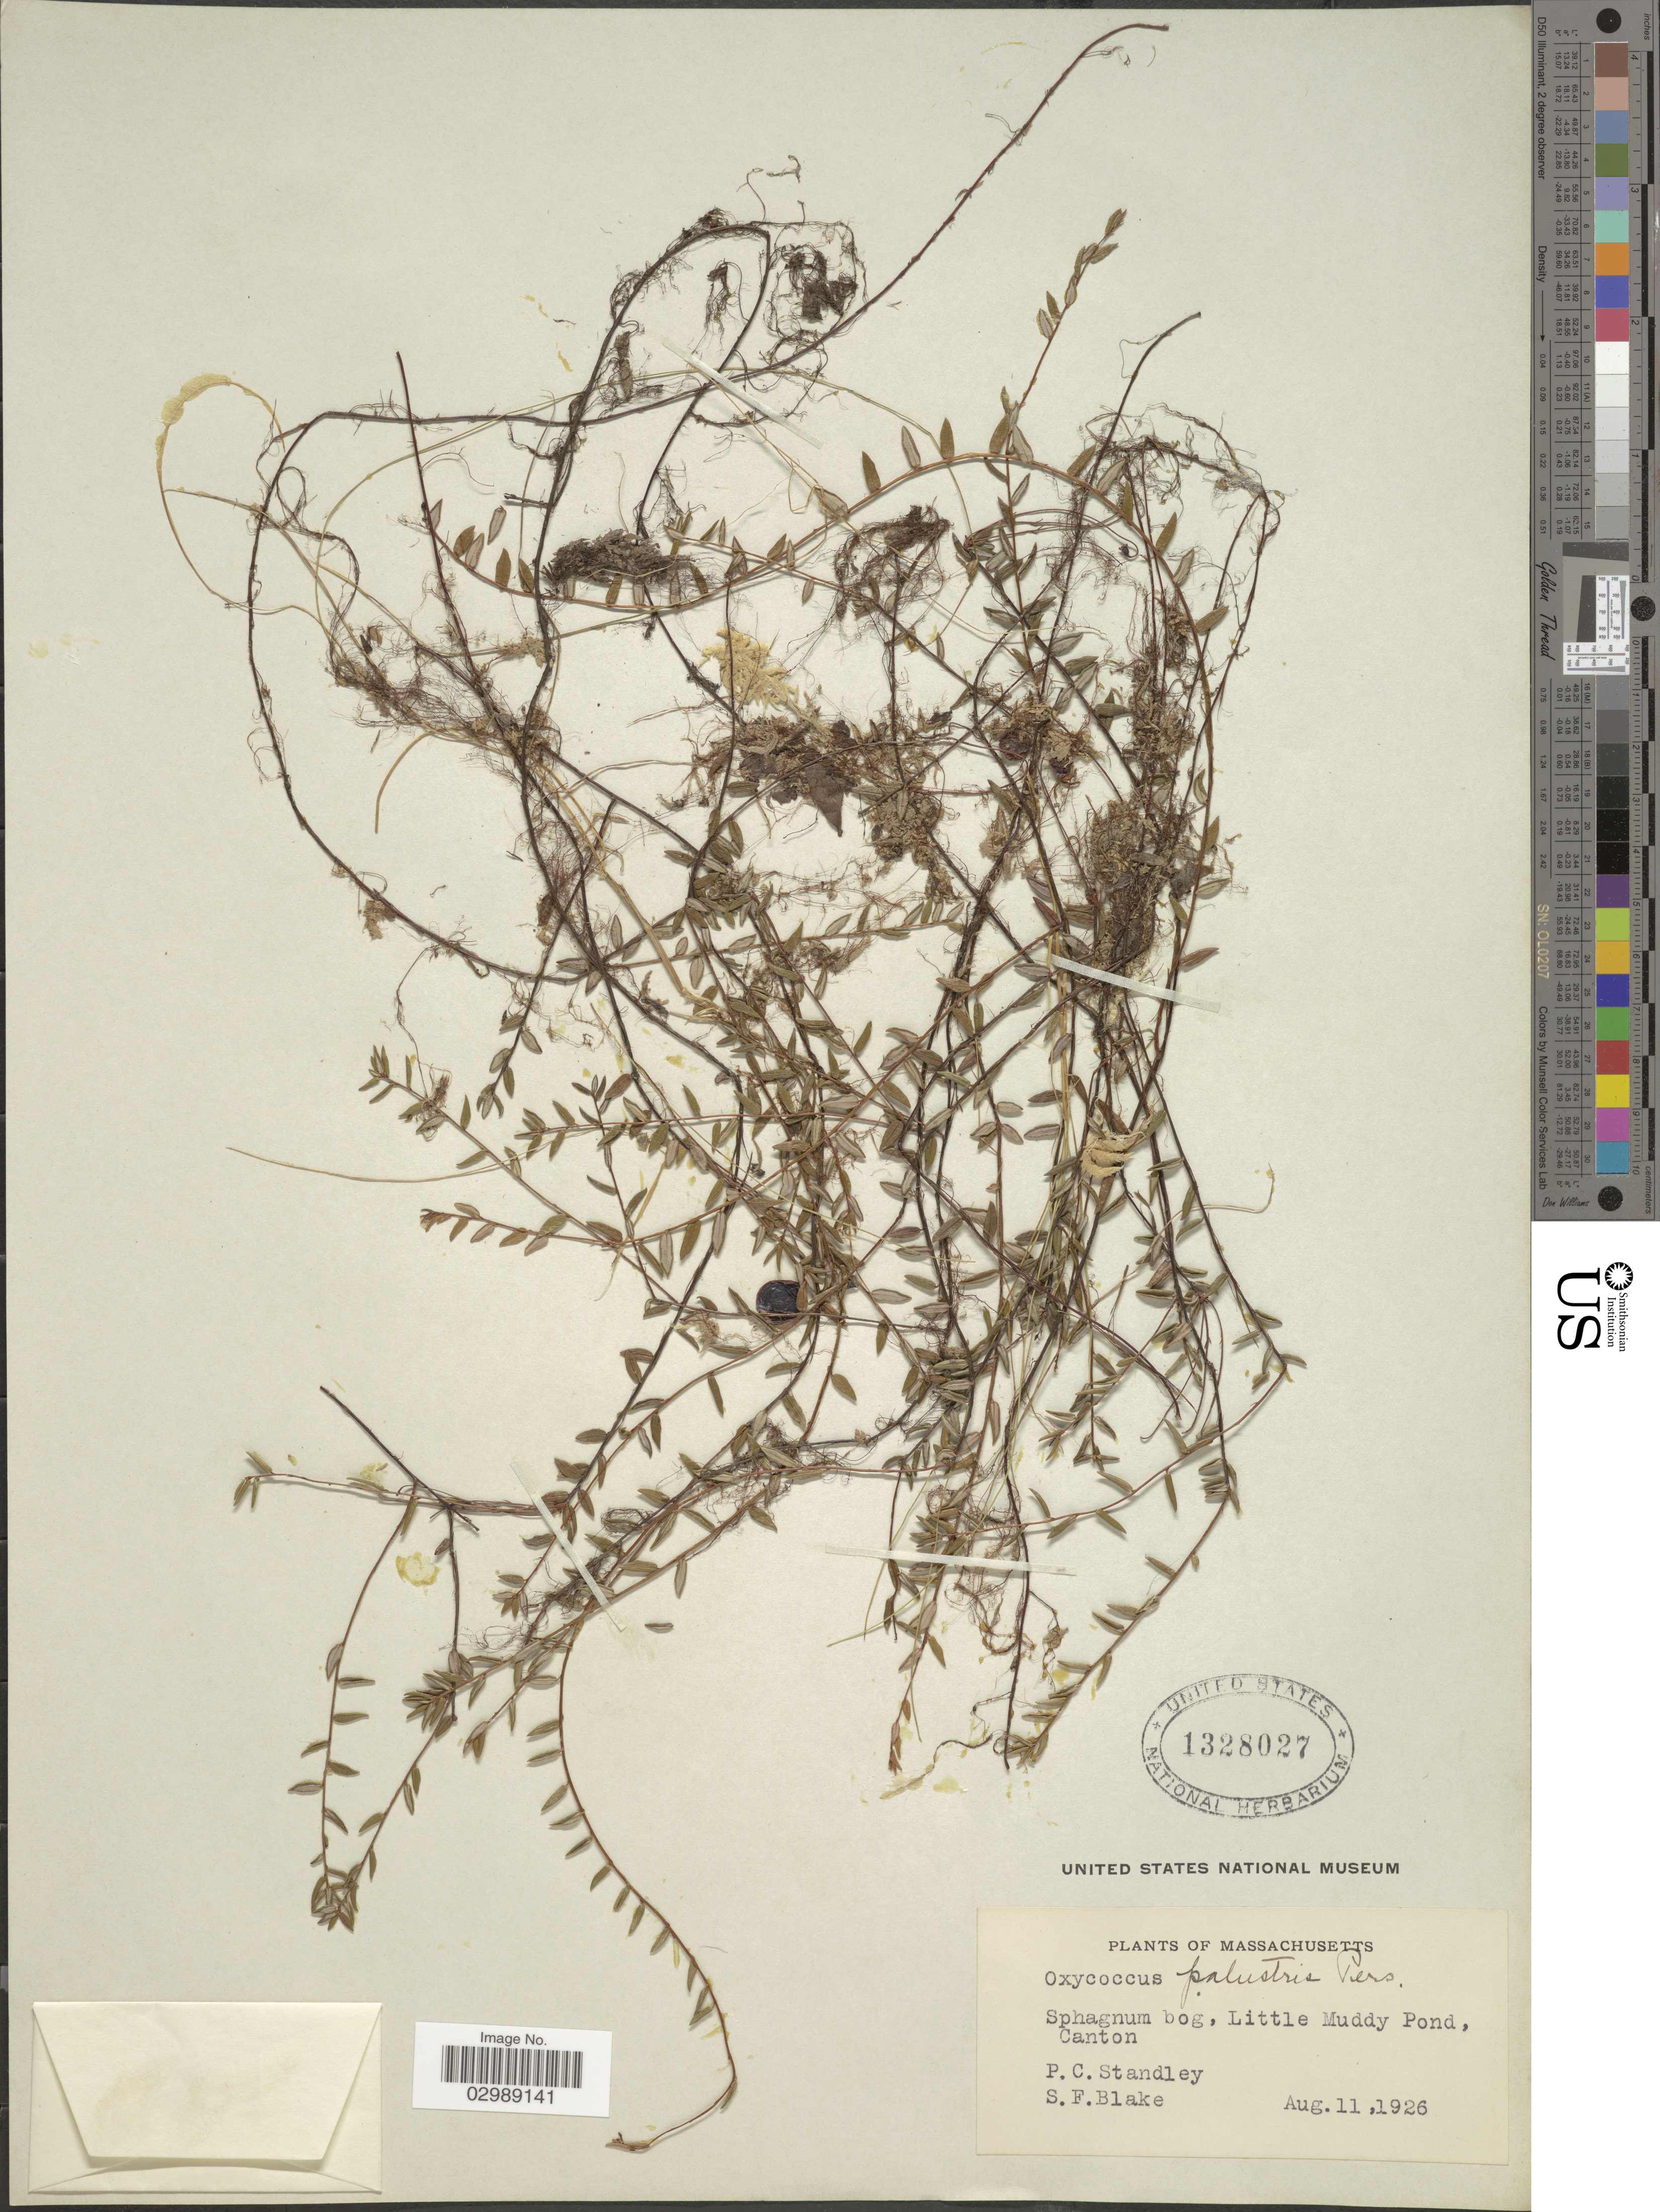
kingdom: Plantae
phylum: Tracheophyta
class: Magnoliopsida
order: Ericales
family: Ericaceae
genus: Vaccinium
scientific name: Vaccinium oxycoccos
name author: L.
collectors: P. C. Standley & S. Blake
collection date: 1926-08-11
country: United States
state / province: Massachusetts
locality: Sphagnum bog, Little Muddy Pond, Canton.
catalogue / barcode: US 1328027